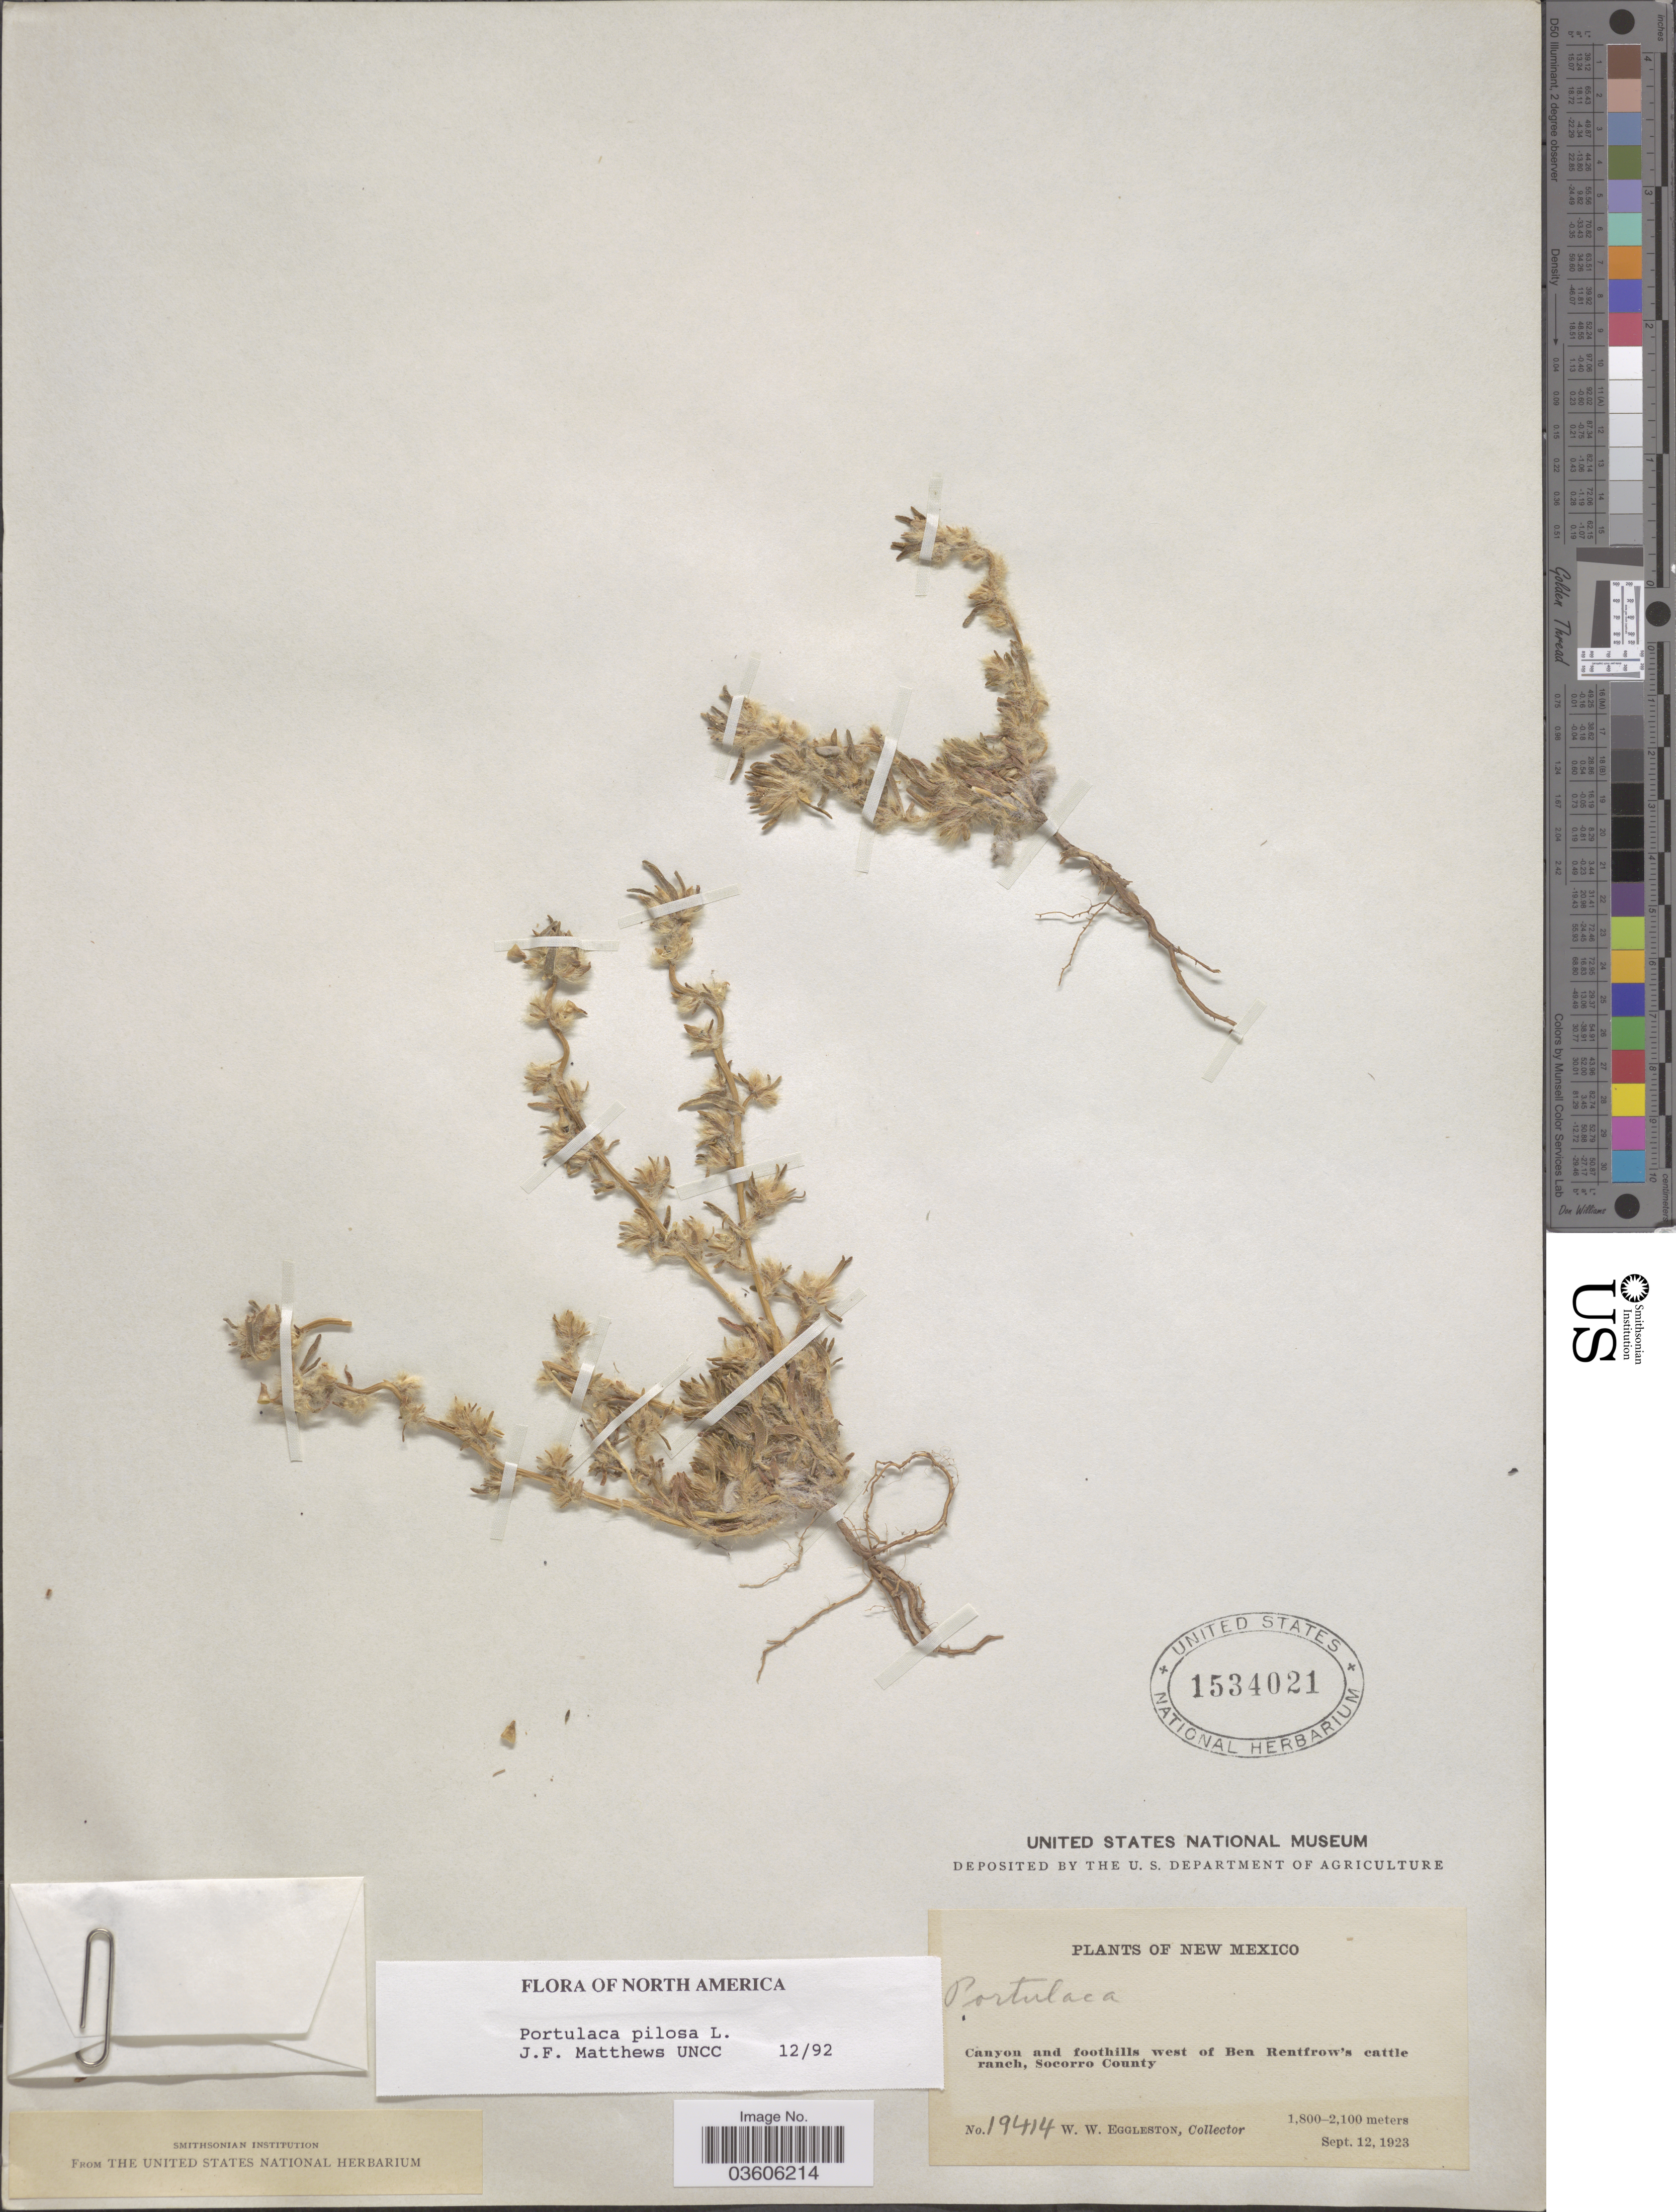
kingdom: Plantae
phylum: Tracheophyta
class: Magnoliopsida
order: Caryophyllales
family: Portulacaceae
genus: Portulaca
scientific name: Portulaca pilosa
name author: L.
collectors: W. W. Eggleston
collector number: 19414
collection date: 1923-09-12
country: United States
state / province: New Mexico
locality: Canyon and foothills west of Ben Rentfrow's cattle ranch, Socorro County.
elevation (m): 1800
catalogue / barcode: US 1534021